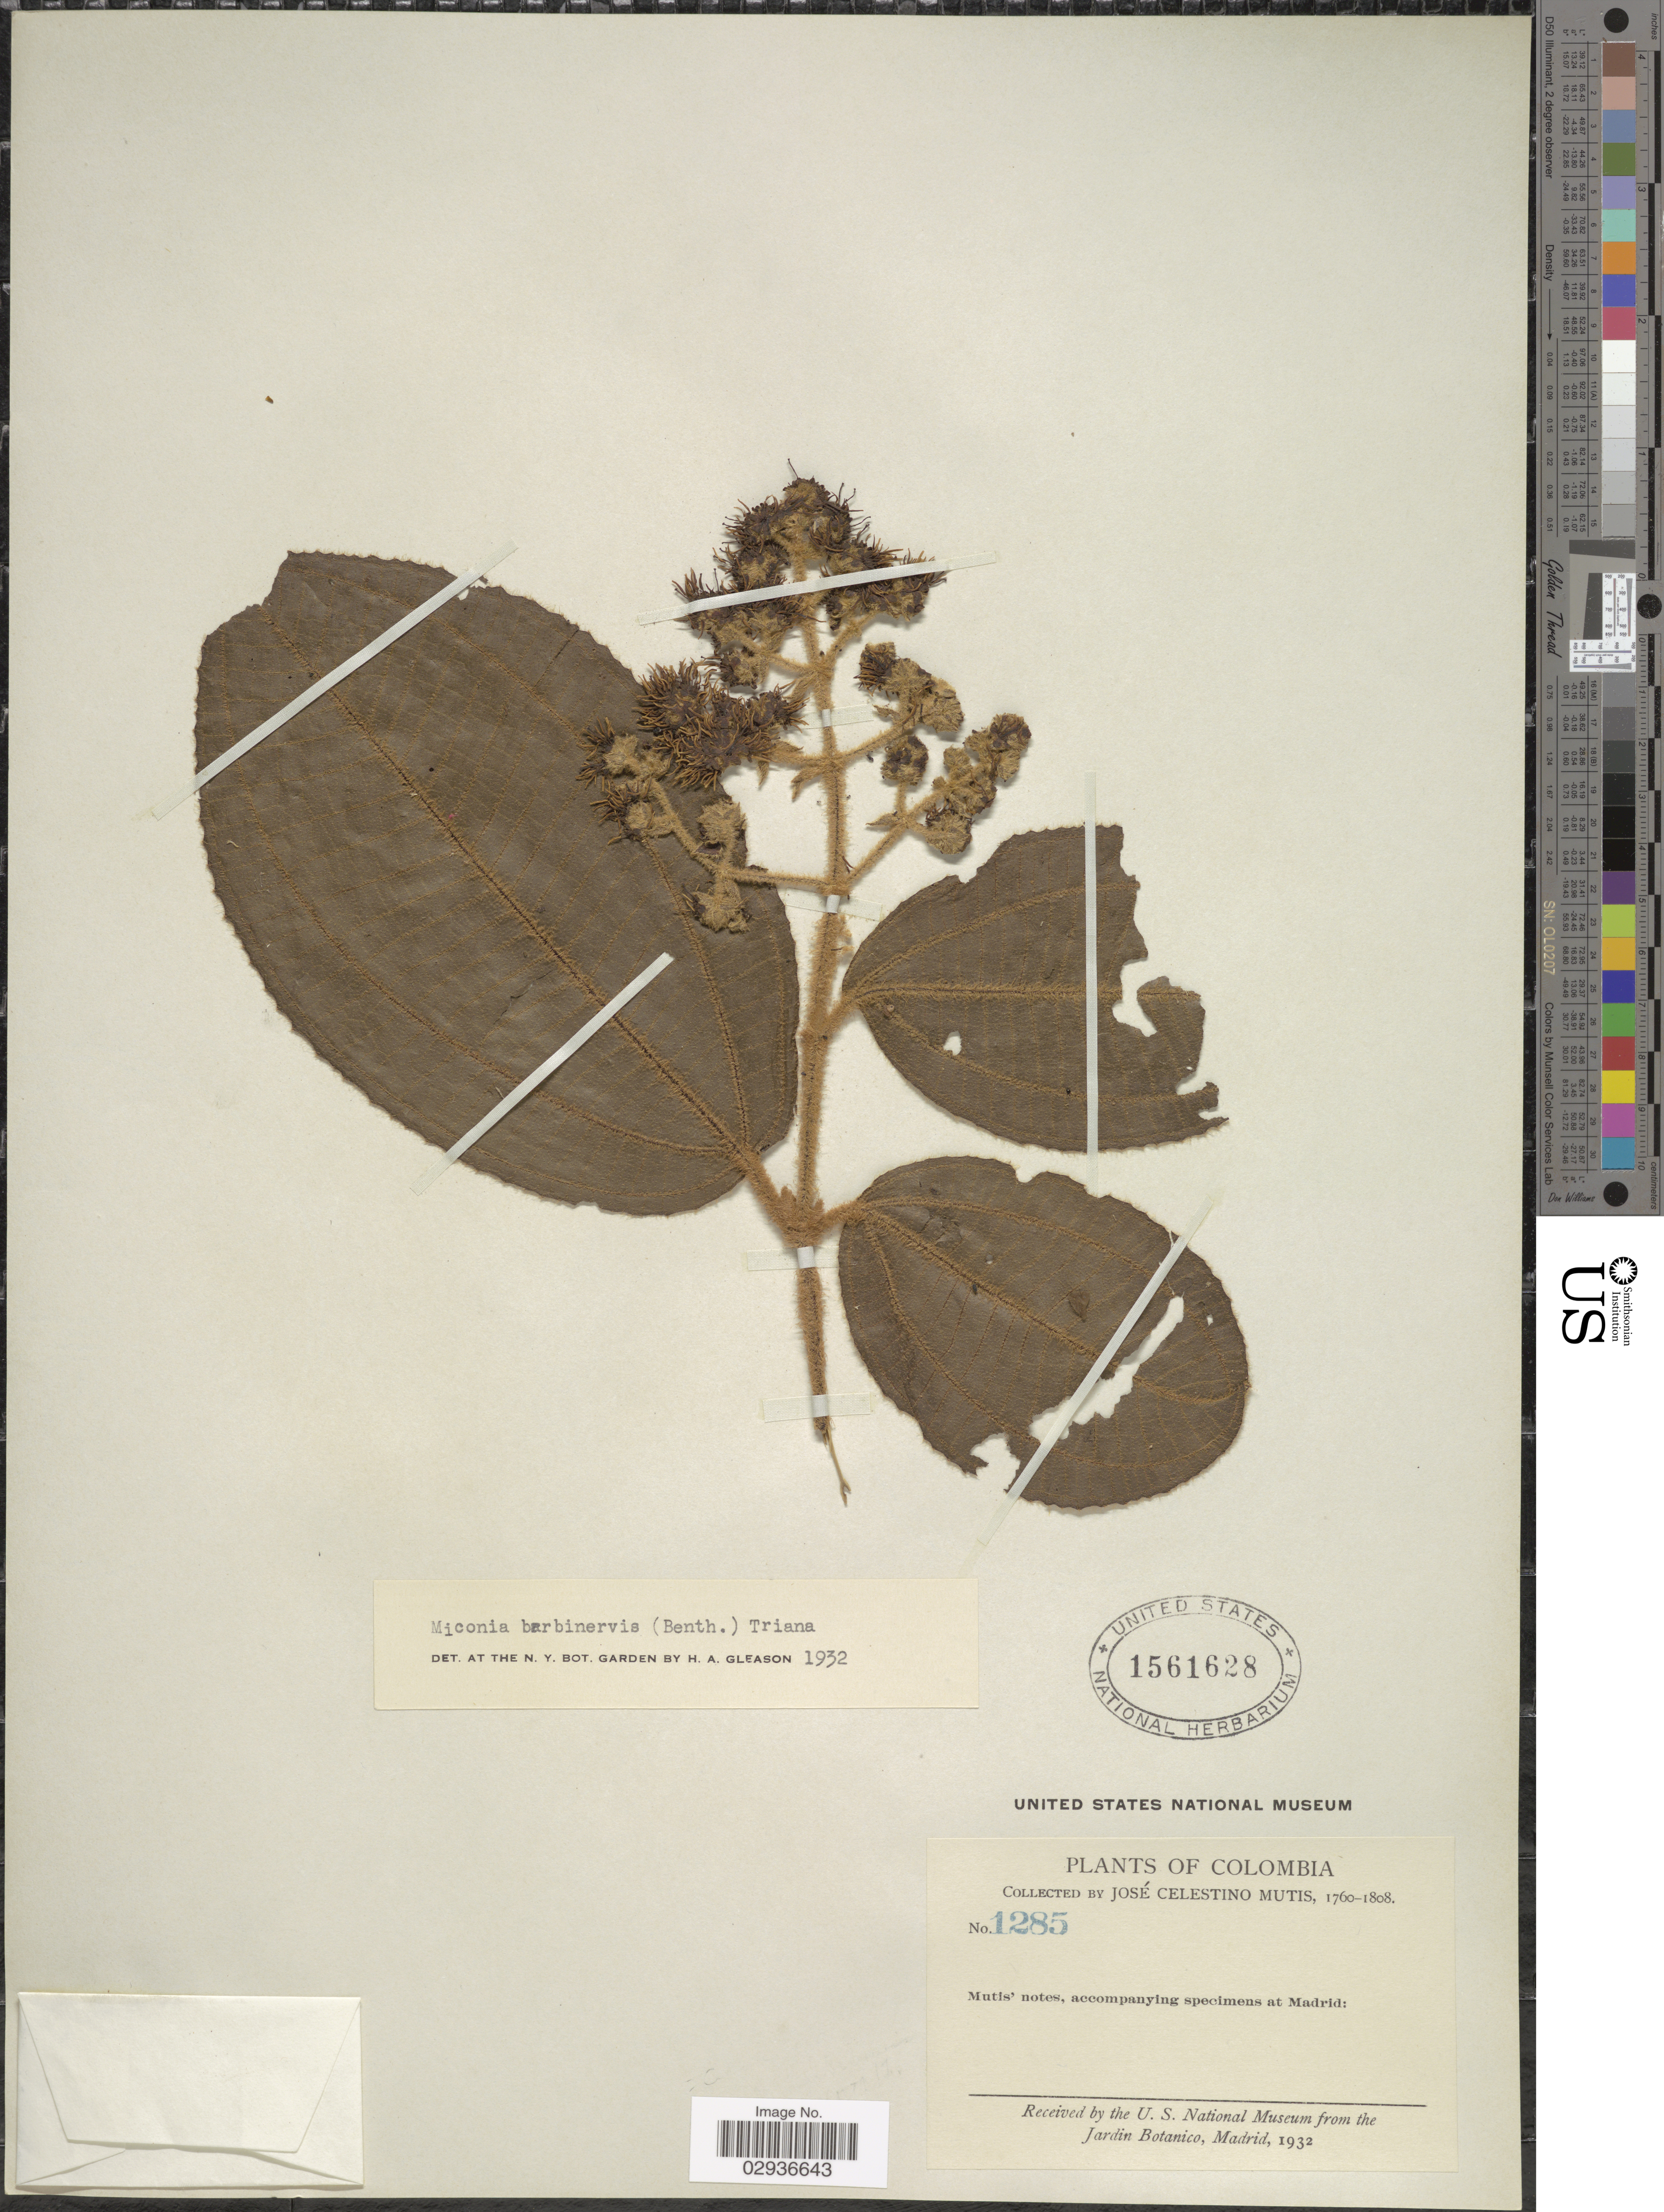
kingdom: Plantae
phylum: Tracheophyta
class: Magnoliopsida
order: Myrtales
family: Melastomataceae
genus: Miconia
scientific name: Miconia barbinervis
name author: (Benth.) Triana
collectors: J. C. B. Mutis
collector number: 1285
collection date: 1760/1808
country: Colombia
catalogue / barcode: US 1561628